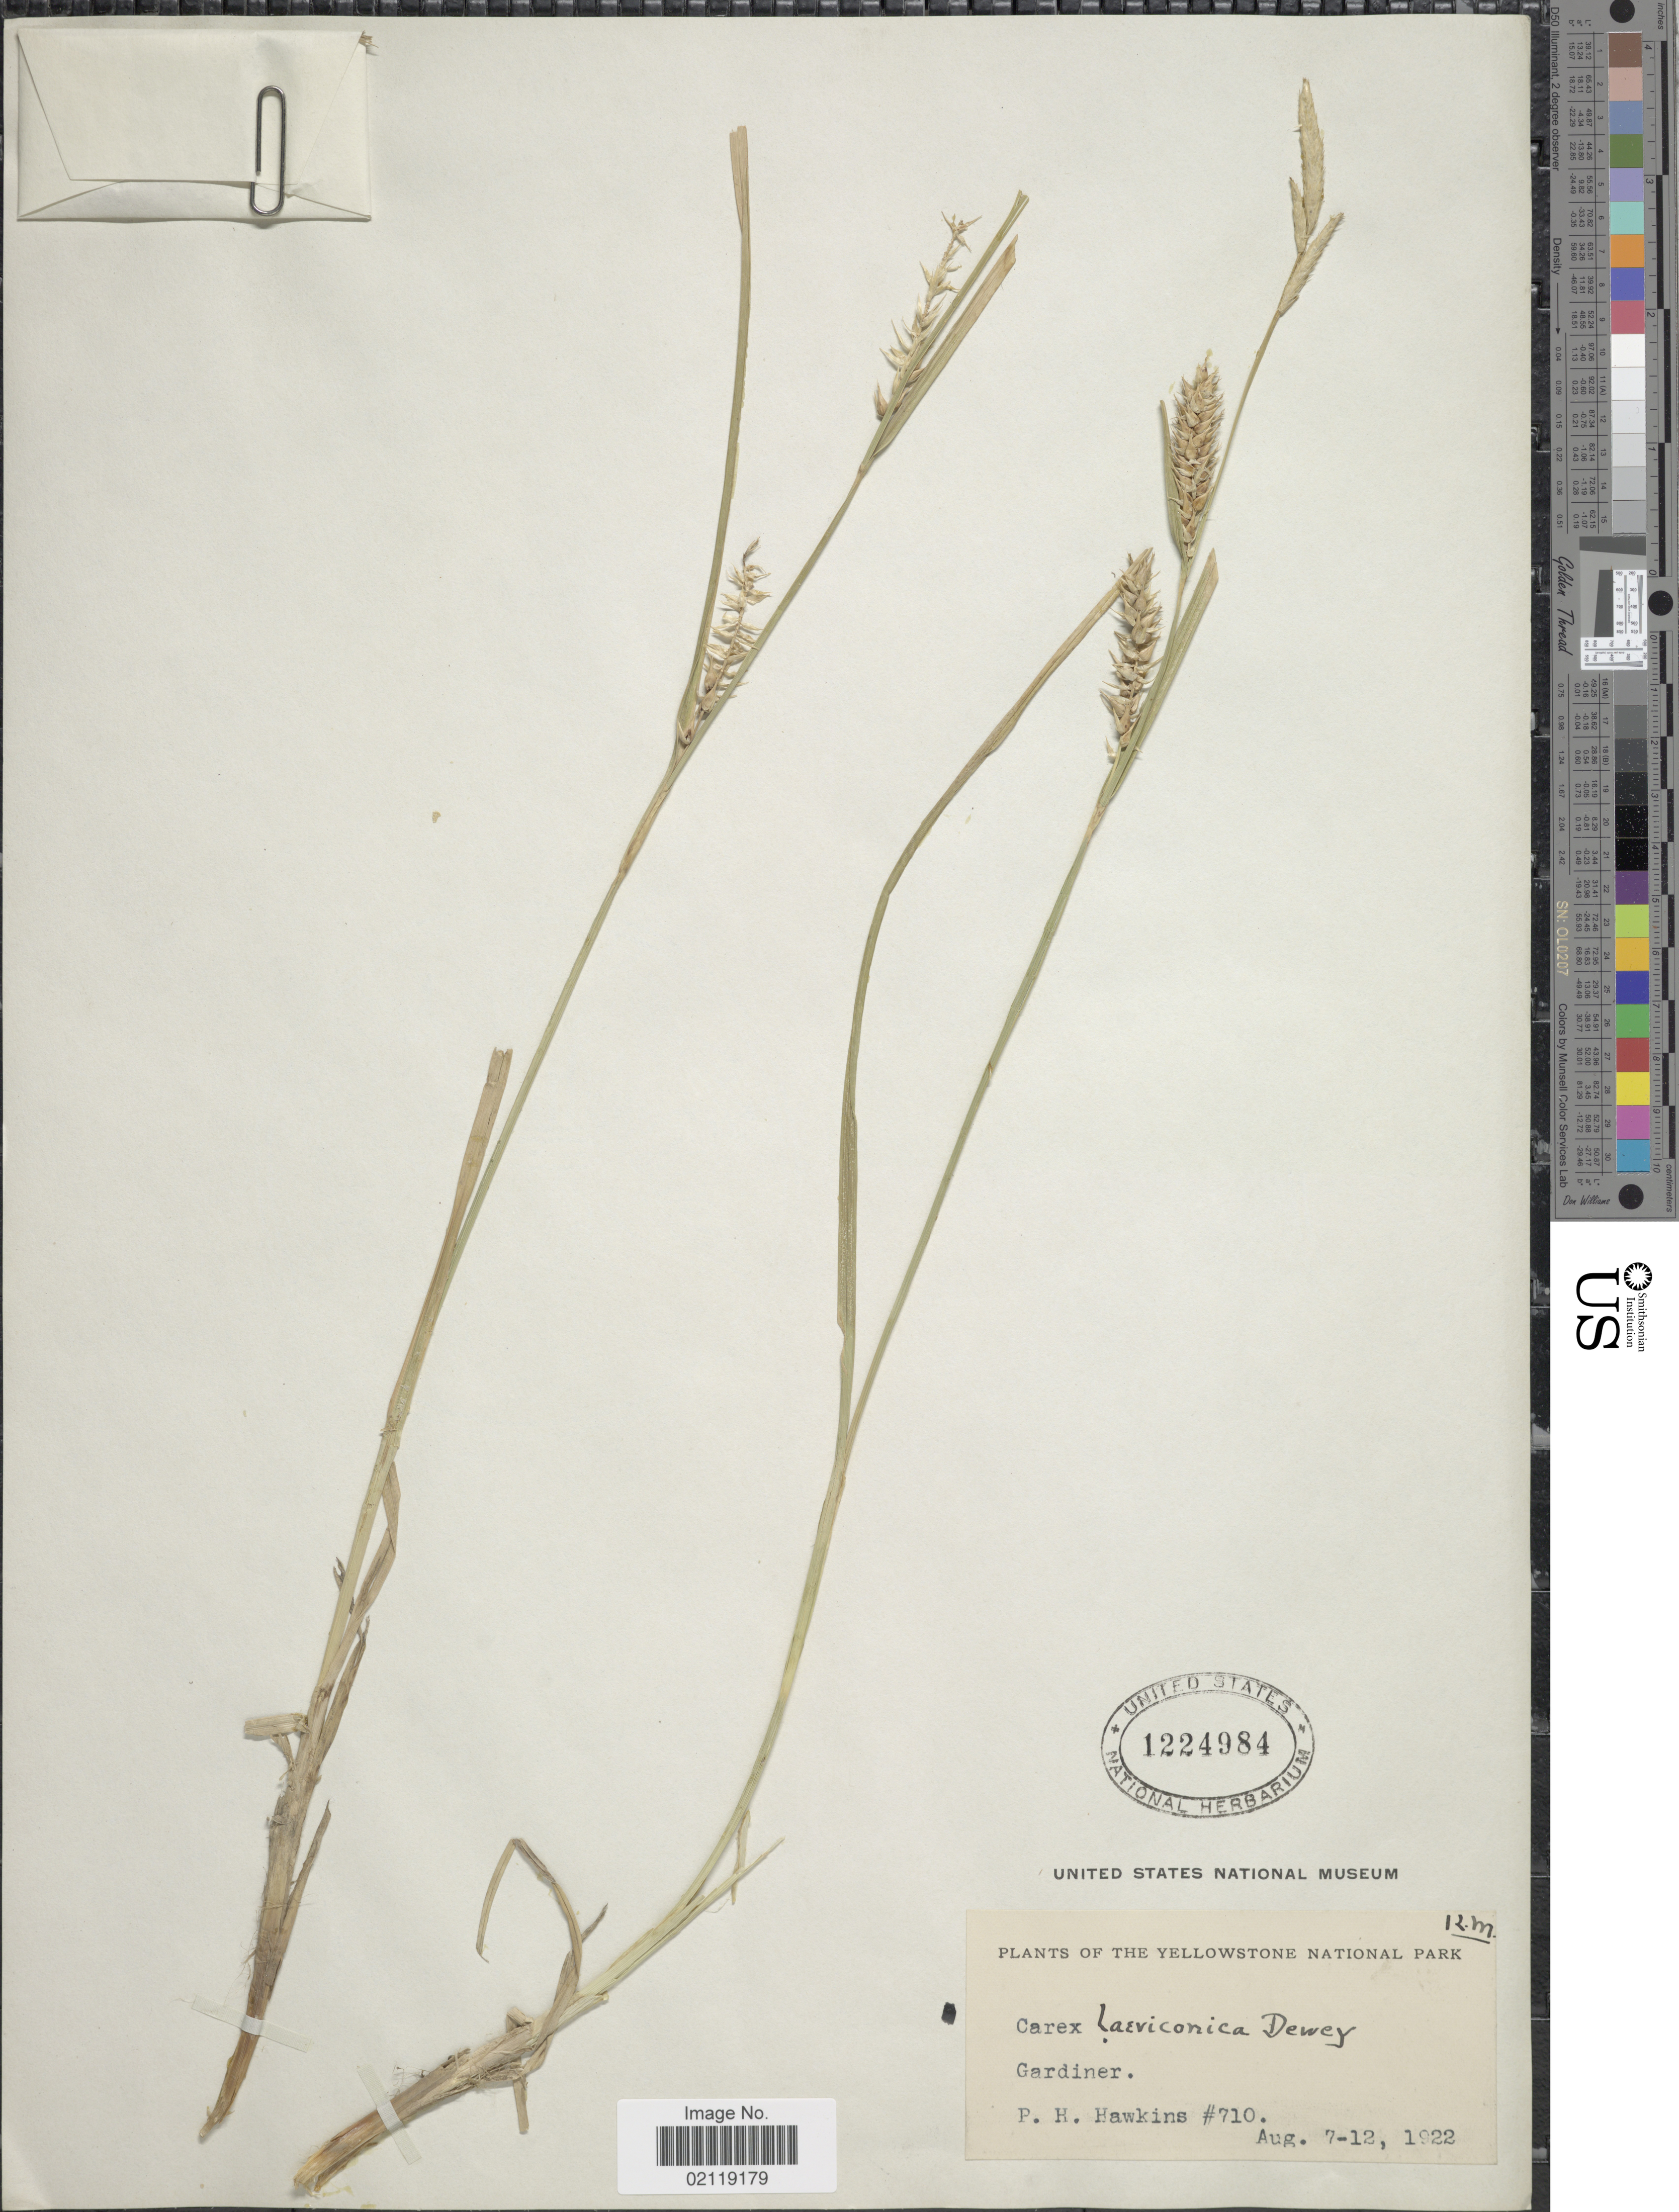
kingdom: Plantae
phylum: Tracheophyta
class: Liliopsida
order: Poales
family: Cyperaceae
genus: Carex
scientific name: Carex laeviconica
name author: Dewey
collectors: P. Hawkins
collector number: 710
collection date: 1922-08-07/1922-08-12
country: United States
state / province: Montana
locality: Yellowstone National Park. Gardiner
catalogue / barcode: US 1224984